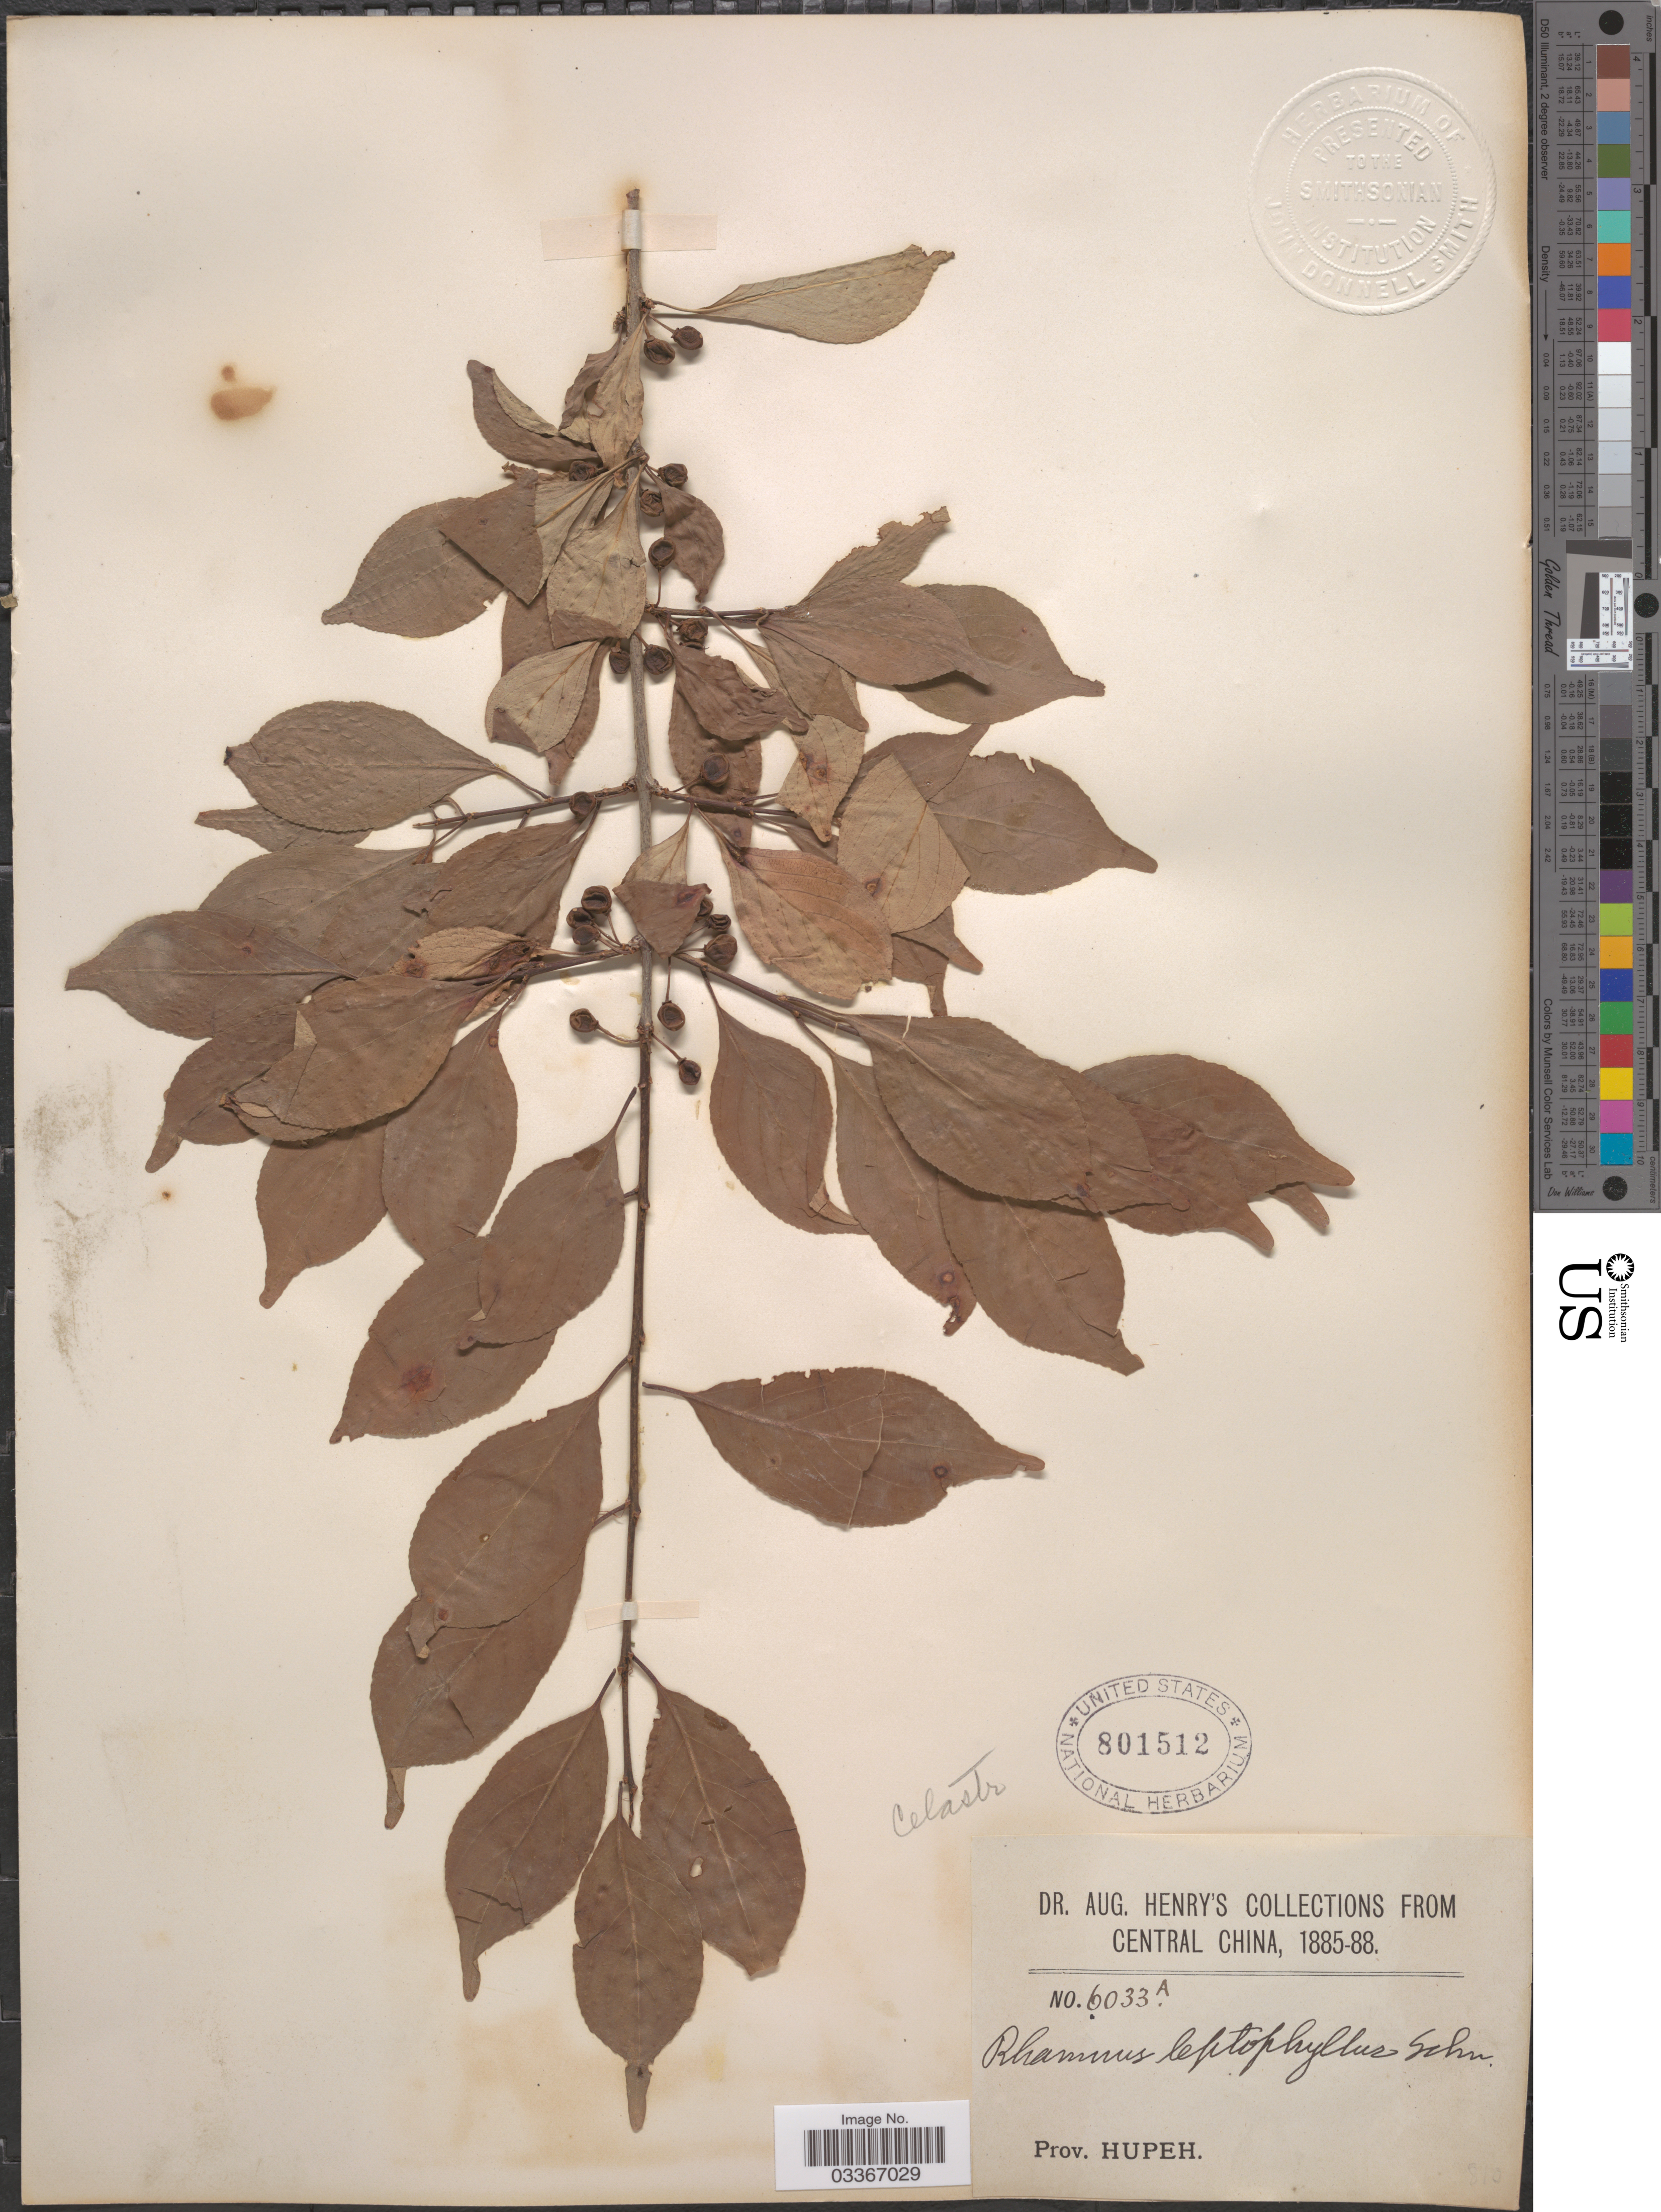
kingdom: Plantae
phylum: Tracheophyta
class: Magnoliopsida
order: Rosales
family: Rhamnaceae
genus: Rhamnus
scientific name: Rhamnus leptophylla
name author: C.K. Schneid.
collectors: A. Henry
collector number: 6033 A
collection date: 1885/1888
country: China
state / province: Hubei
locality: Central China. Prov. Hupeh.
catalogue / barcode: US 801512